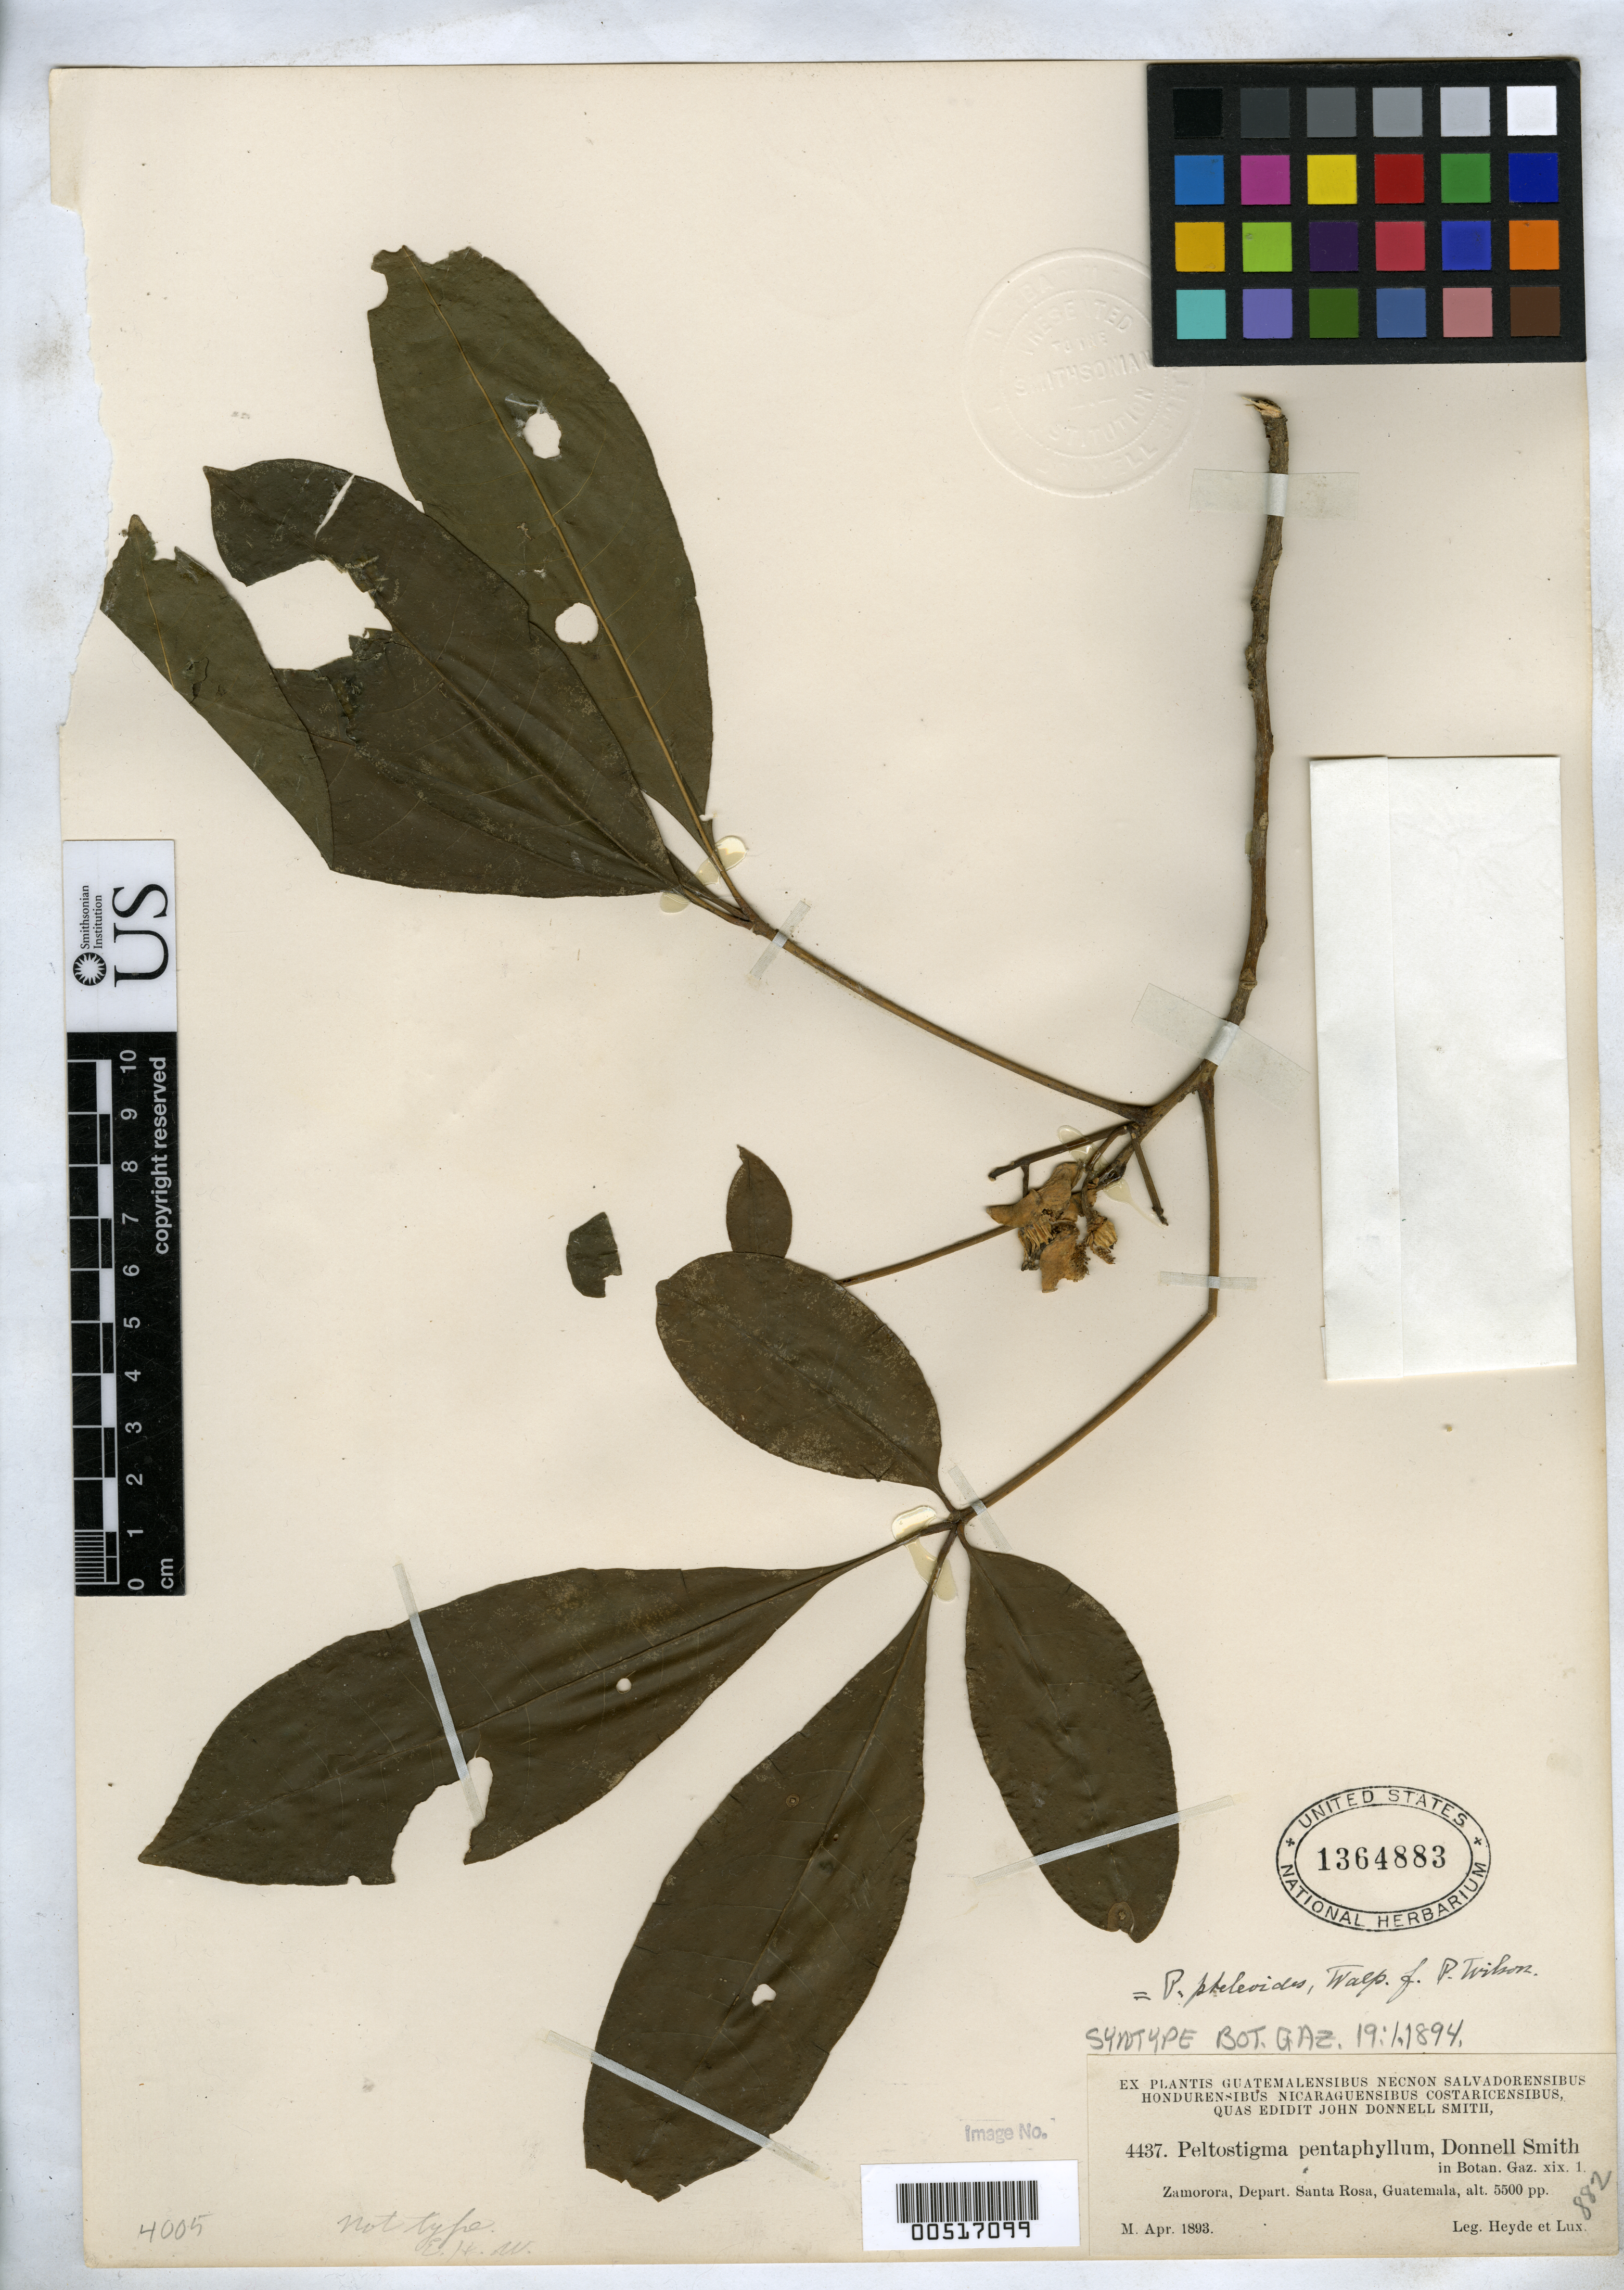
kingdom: Plantae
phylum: Tracheophyta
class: Magnoliopsida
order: Sapindales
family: Rutaceae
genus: Peltostigma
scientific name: Peltostigma pentaphyllum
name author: Donn. Sm.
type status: Syntype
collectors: E. T. Heyde & E. Lux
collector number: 4437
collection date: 1893-04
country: Guatemala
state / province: Santa Rosa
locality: Zamorora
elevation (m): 1676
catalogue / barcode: US 1364883